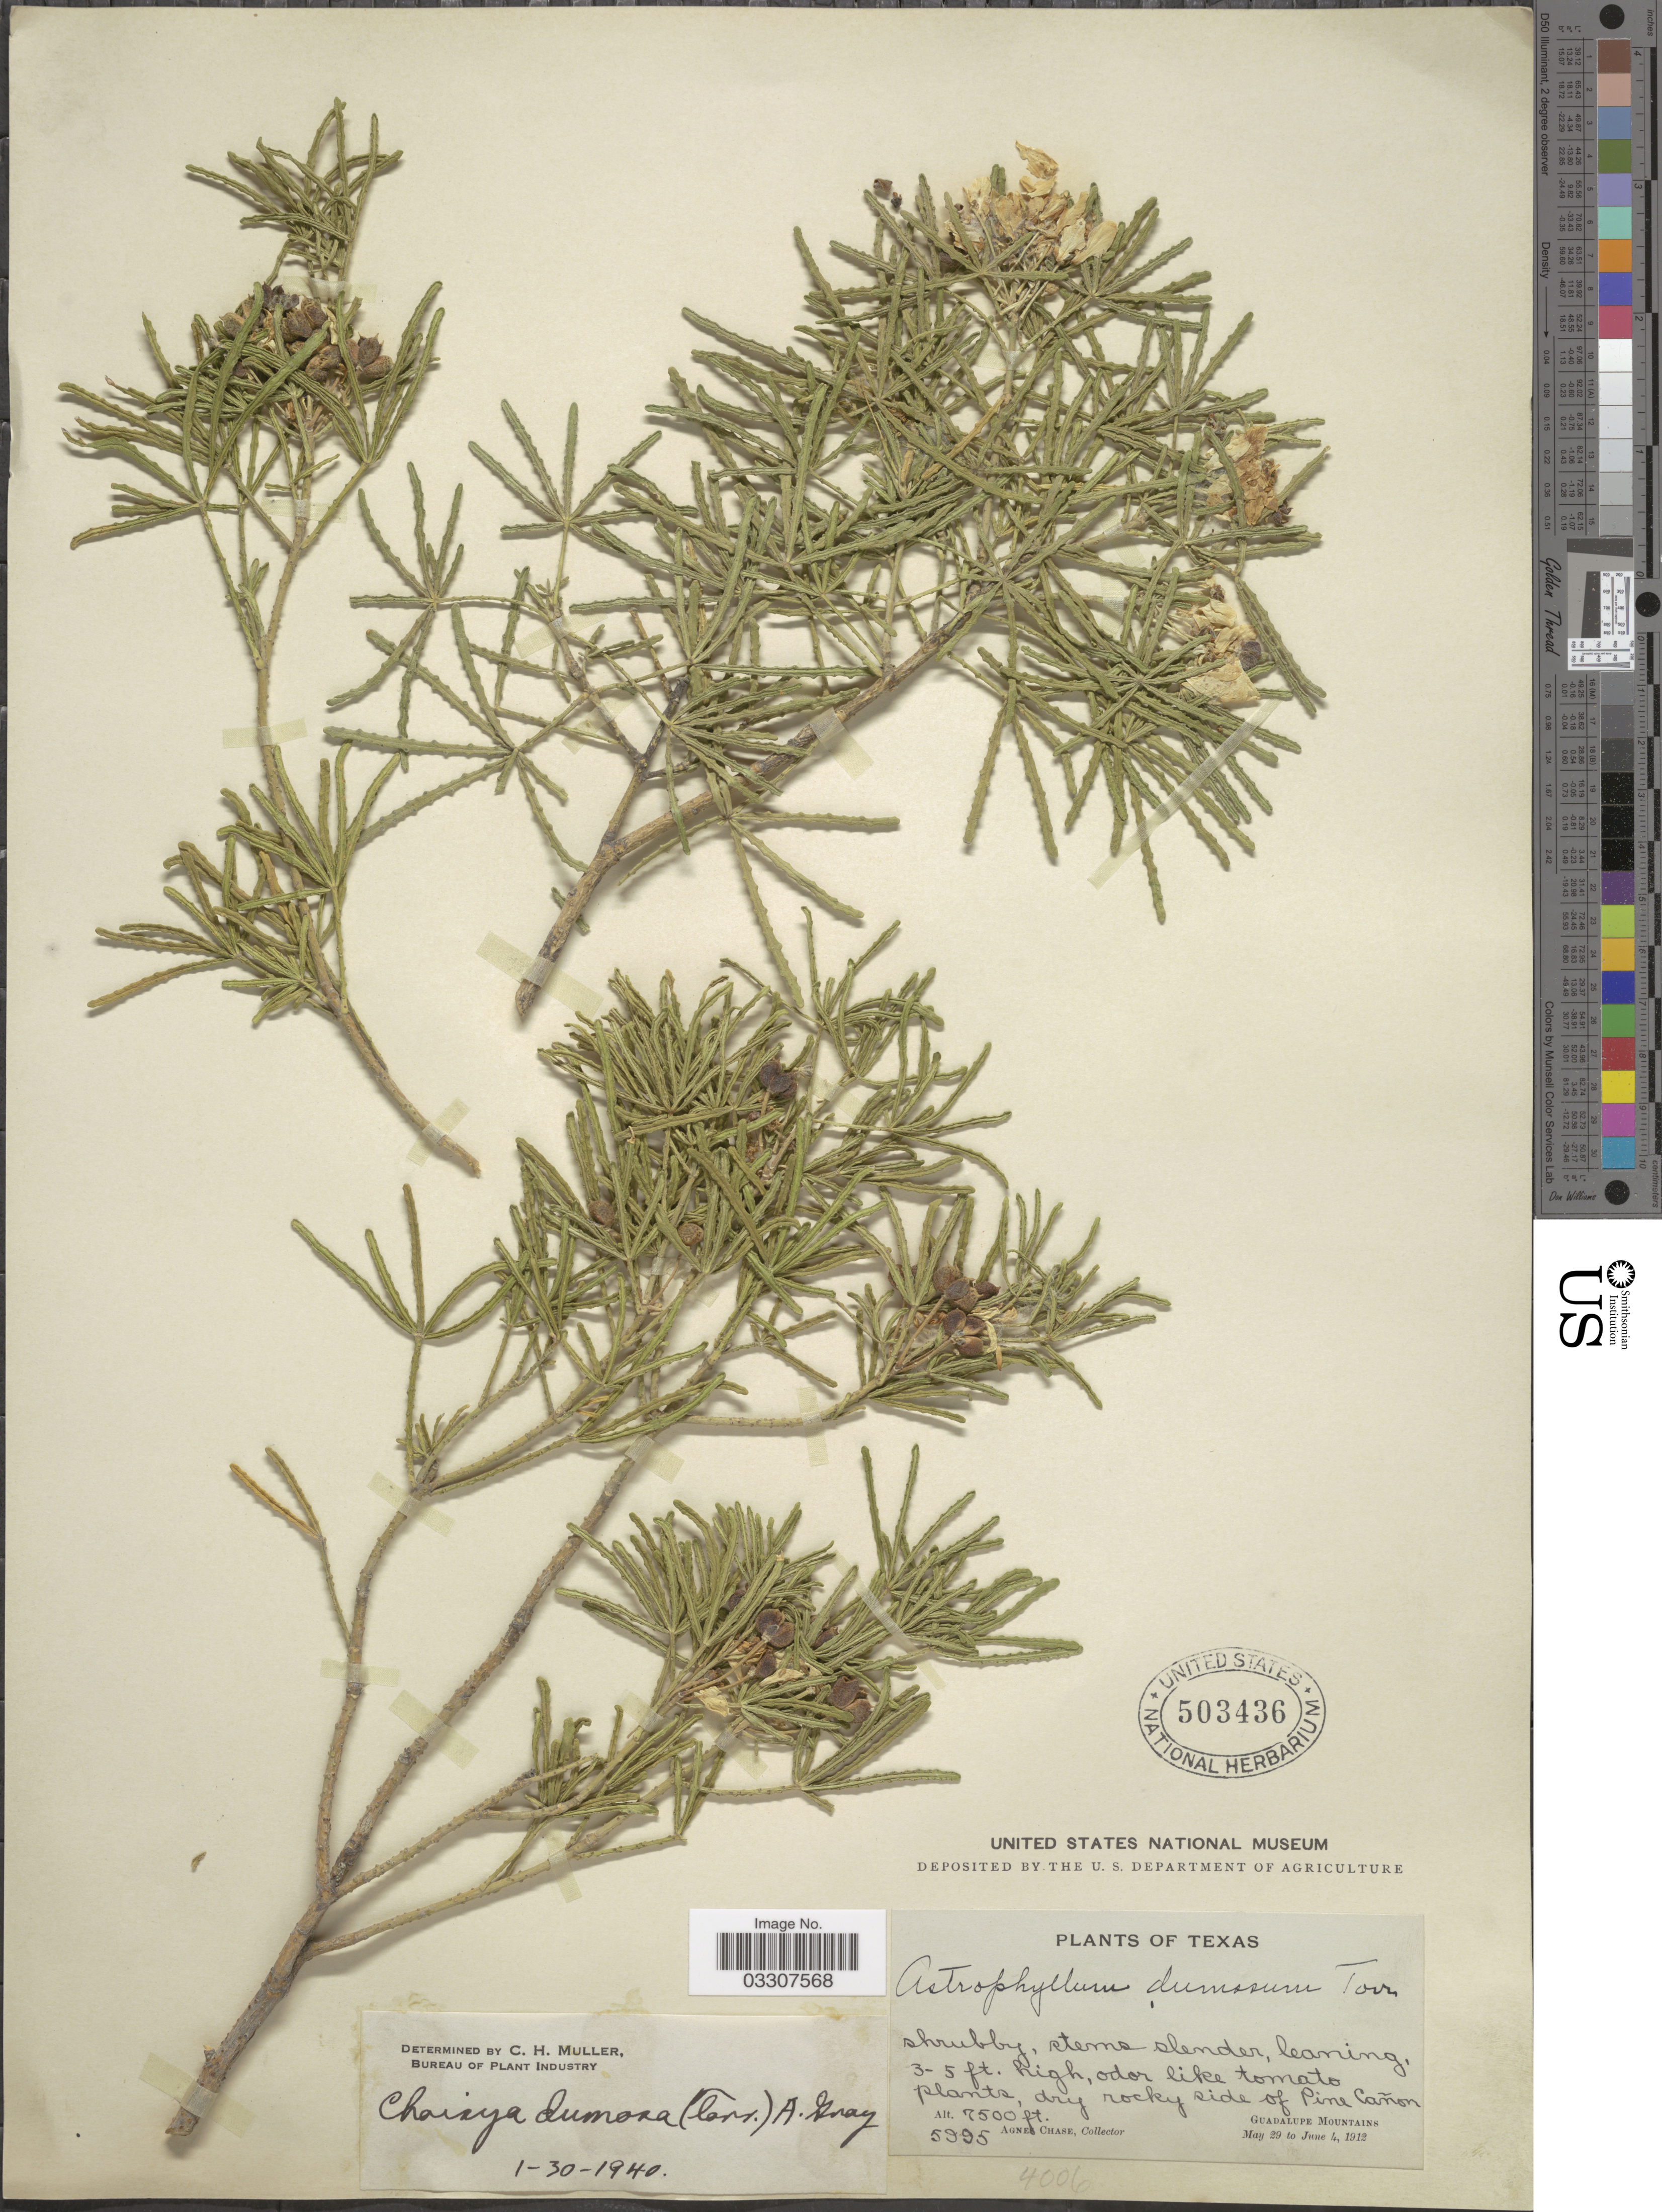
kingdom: Plantae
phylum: Tracheophyta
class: Magnoliopsida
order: Sapindales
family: Rutaceae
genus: Choisya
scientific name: Choisya dumosa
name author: A. Gray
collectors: A. Chase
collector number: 5995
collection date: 1912-05-29/1912-06-04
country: United States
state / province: Texas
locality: Dry rocky side of Pine Cañon.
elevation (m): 2286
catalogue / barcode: US 503436